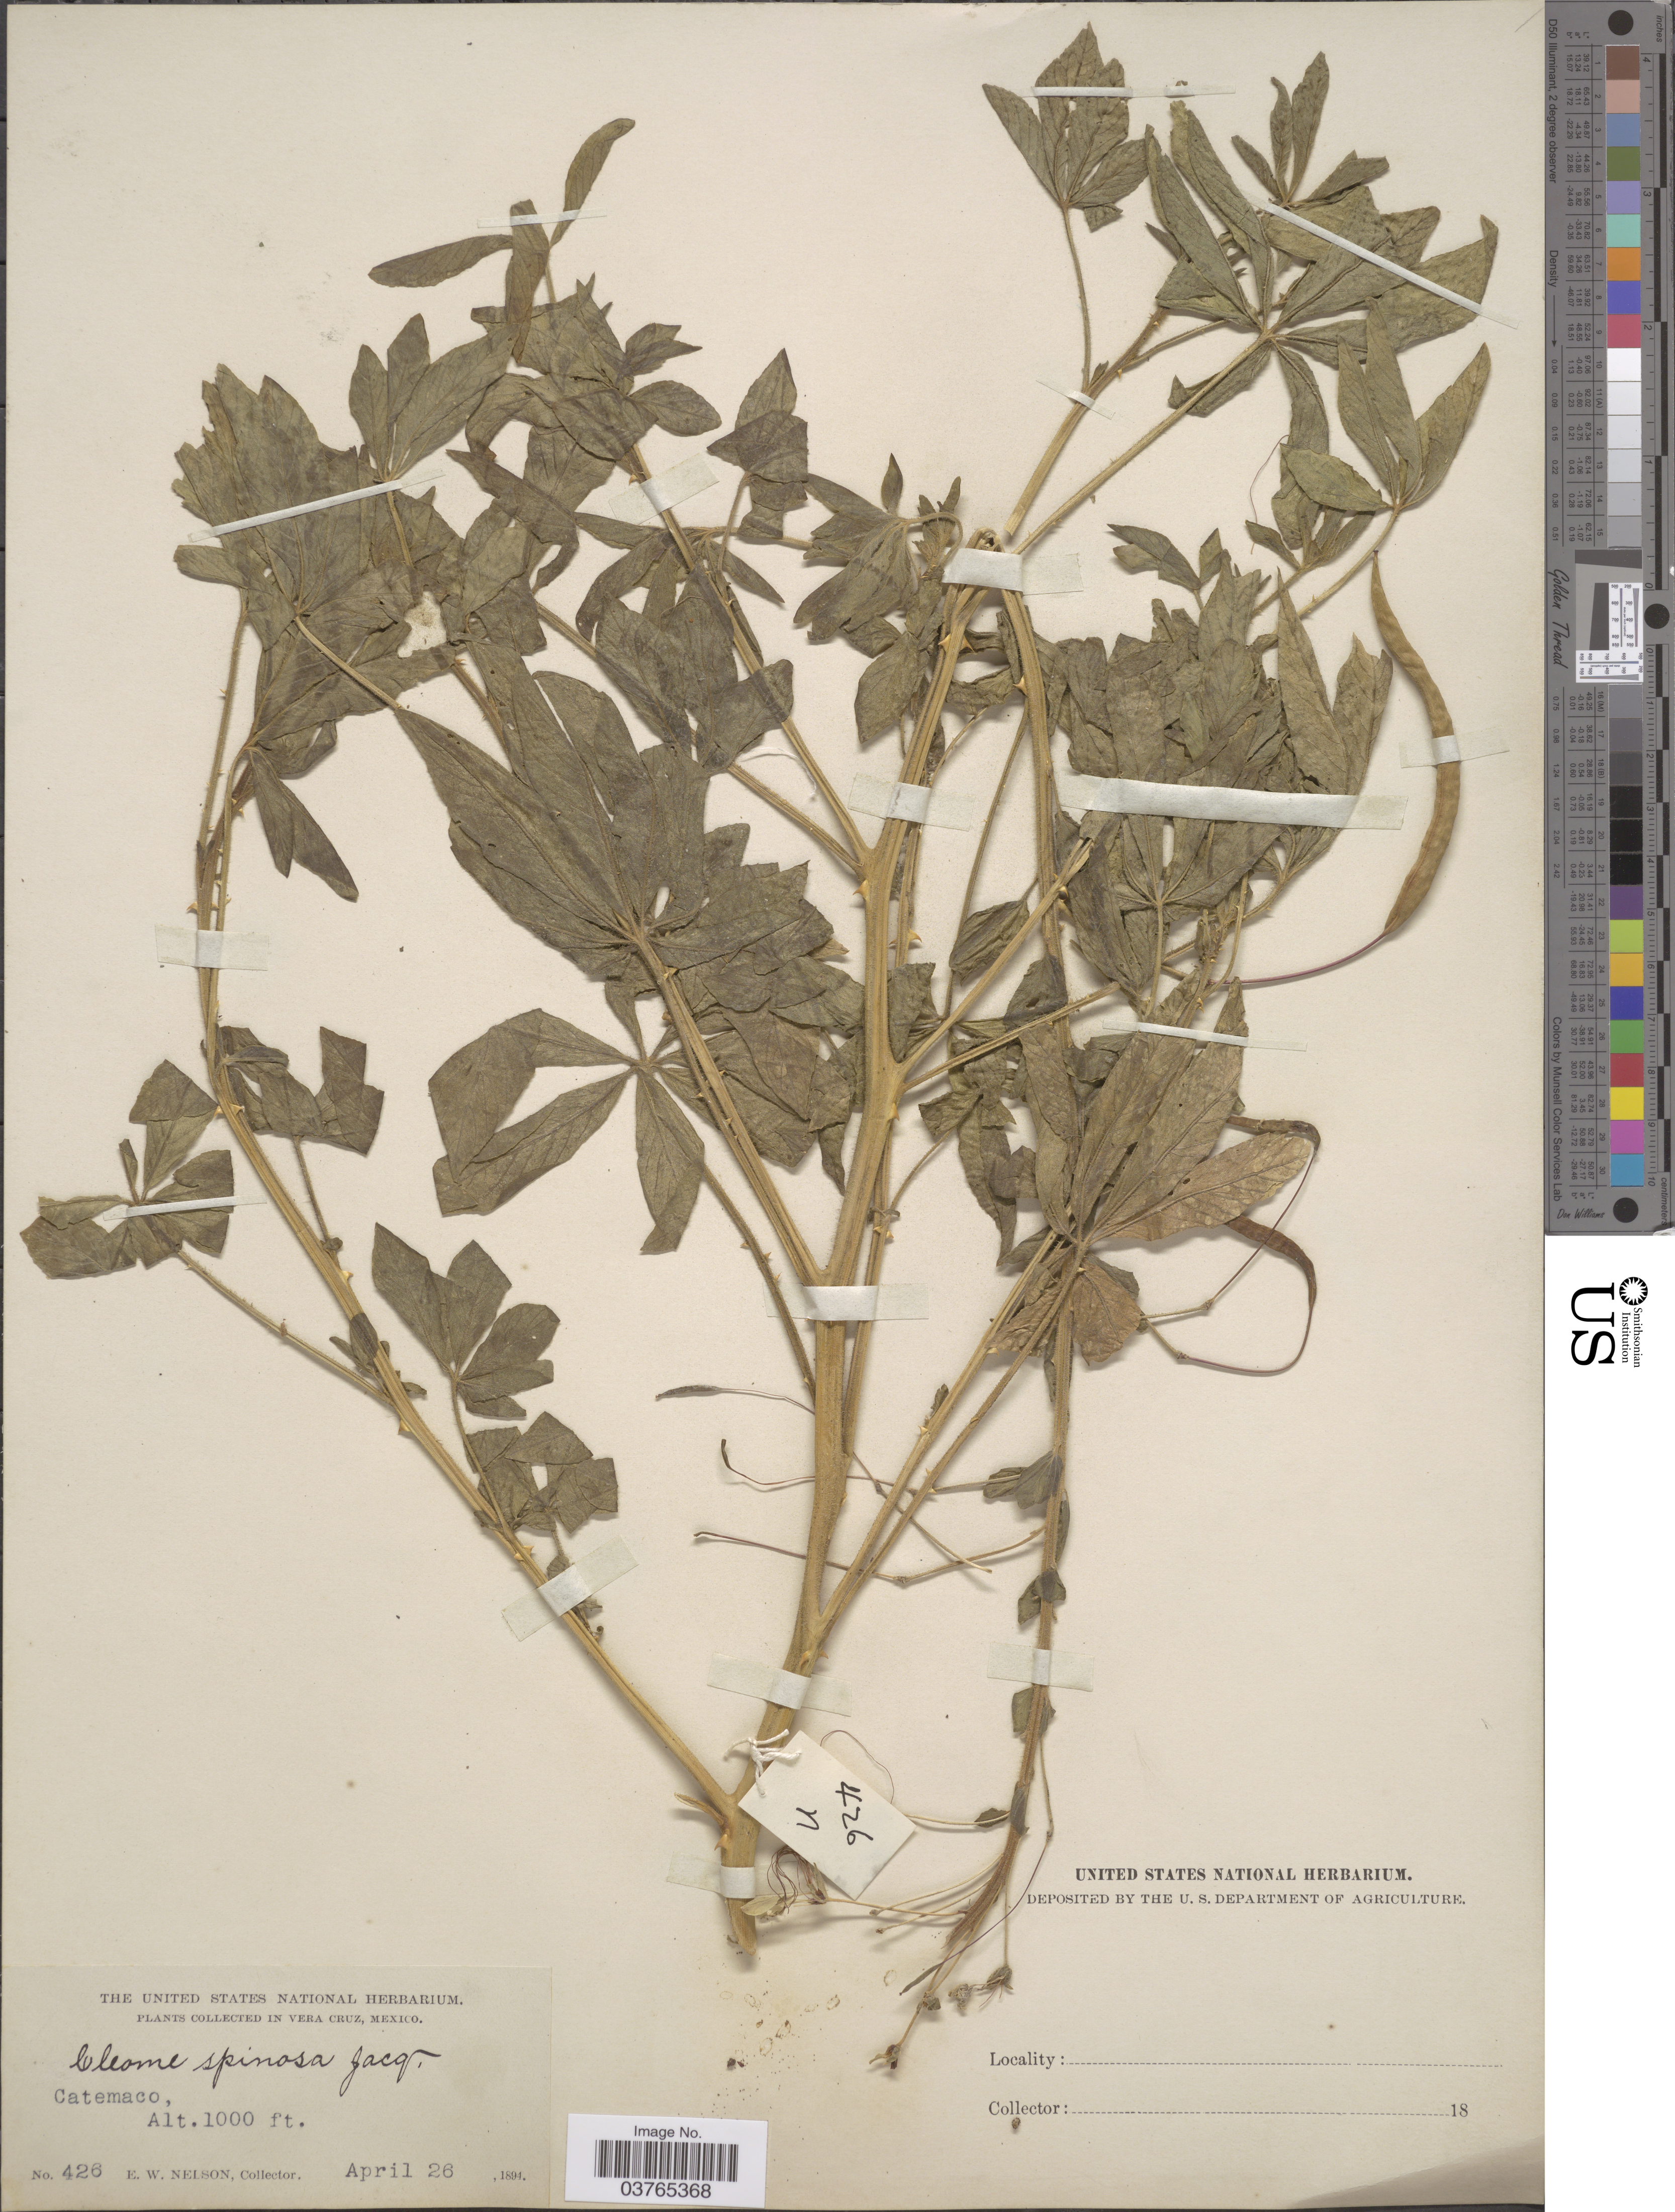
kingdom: Plantae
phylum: Tracheophyta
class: Magnoliopsida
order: Brassicales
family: Cleomaceae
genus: Tarenaya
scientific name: Tarenaya spinosa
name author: (Jacq.) Raf.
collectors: E. W. Nelson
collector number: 426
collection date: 1894-04-28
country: Mexico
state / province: Veracruz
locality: In Vera Cruz. Catemaco.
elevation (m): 305